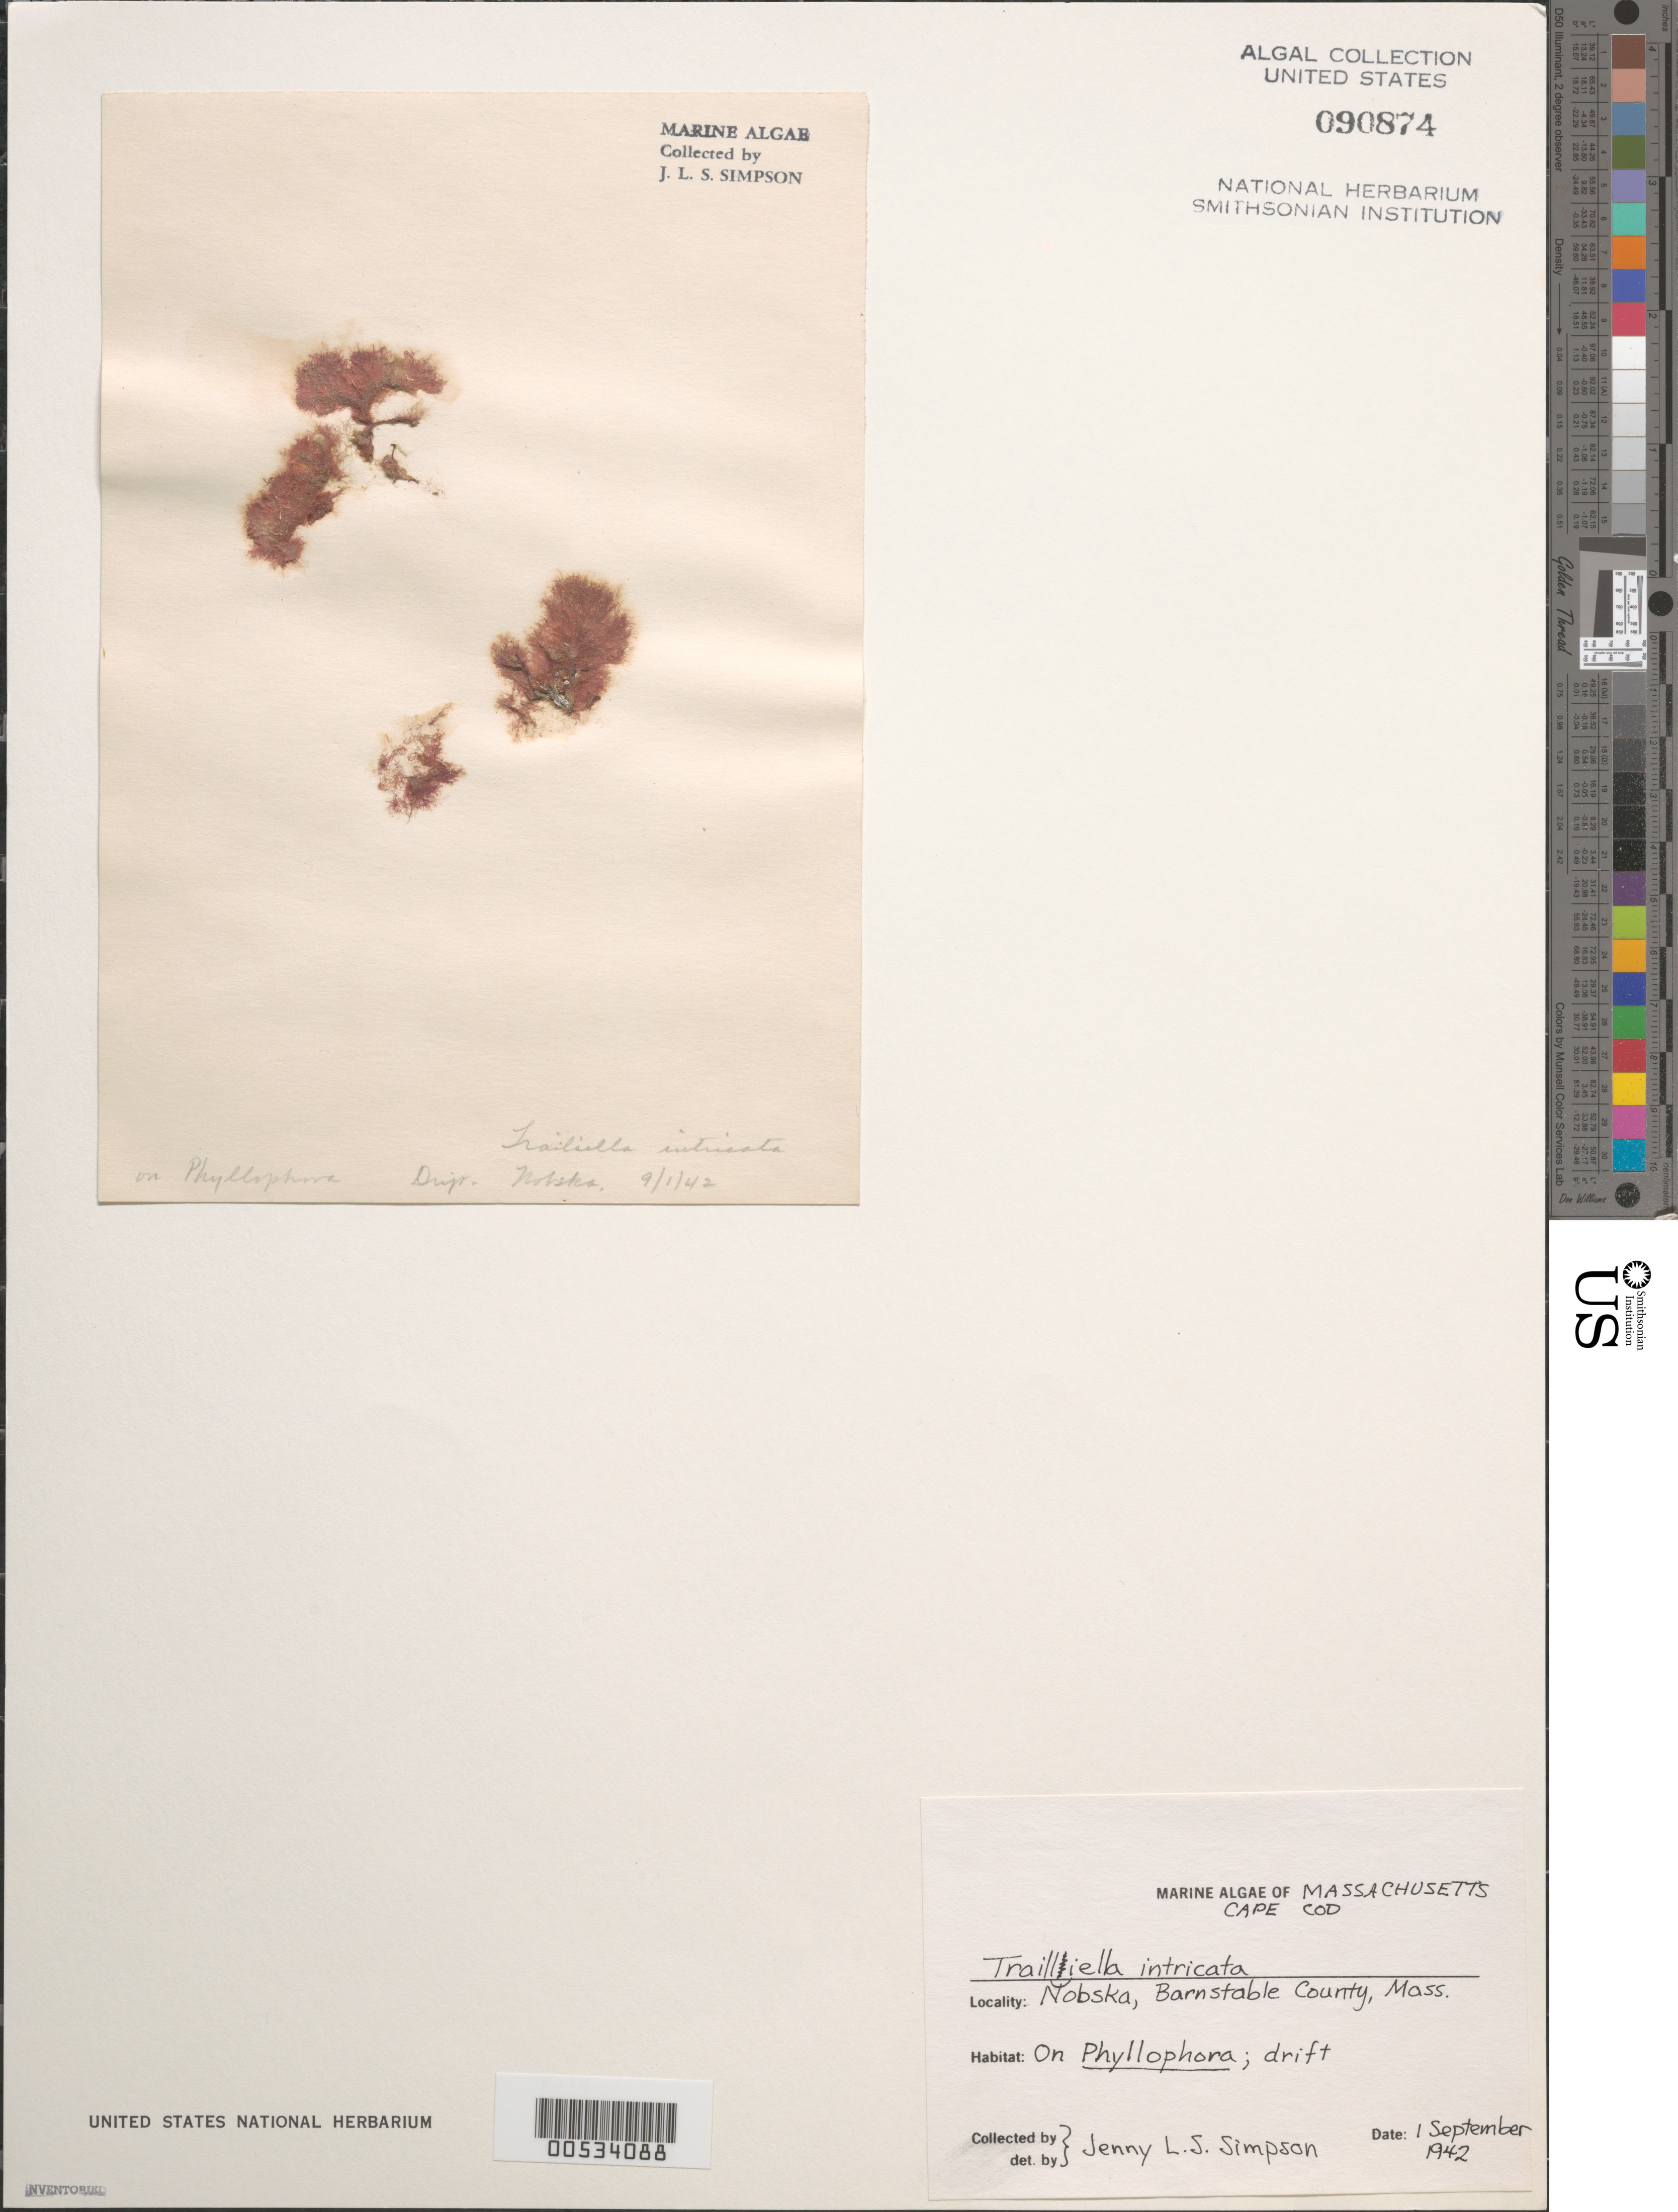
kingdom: Plantae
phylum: Rhodophyta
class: Florideophyceae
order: Bonnemaisoniales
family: Bonnemaisoniaceae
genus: Bonnemaisonia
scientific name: Bonnemaisonia hamifera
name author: P. Hariot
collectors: J. Simpson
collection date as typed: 01 Sep 1942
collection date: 1942-09-01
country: United States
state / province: Massachusetts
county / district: Barnstable County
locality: Nobska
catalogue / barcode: US 90874